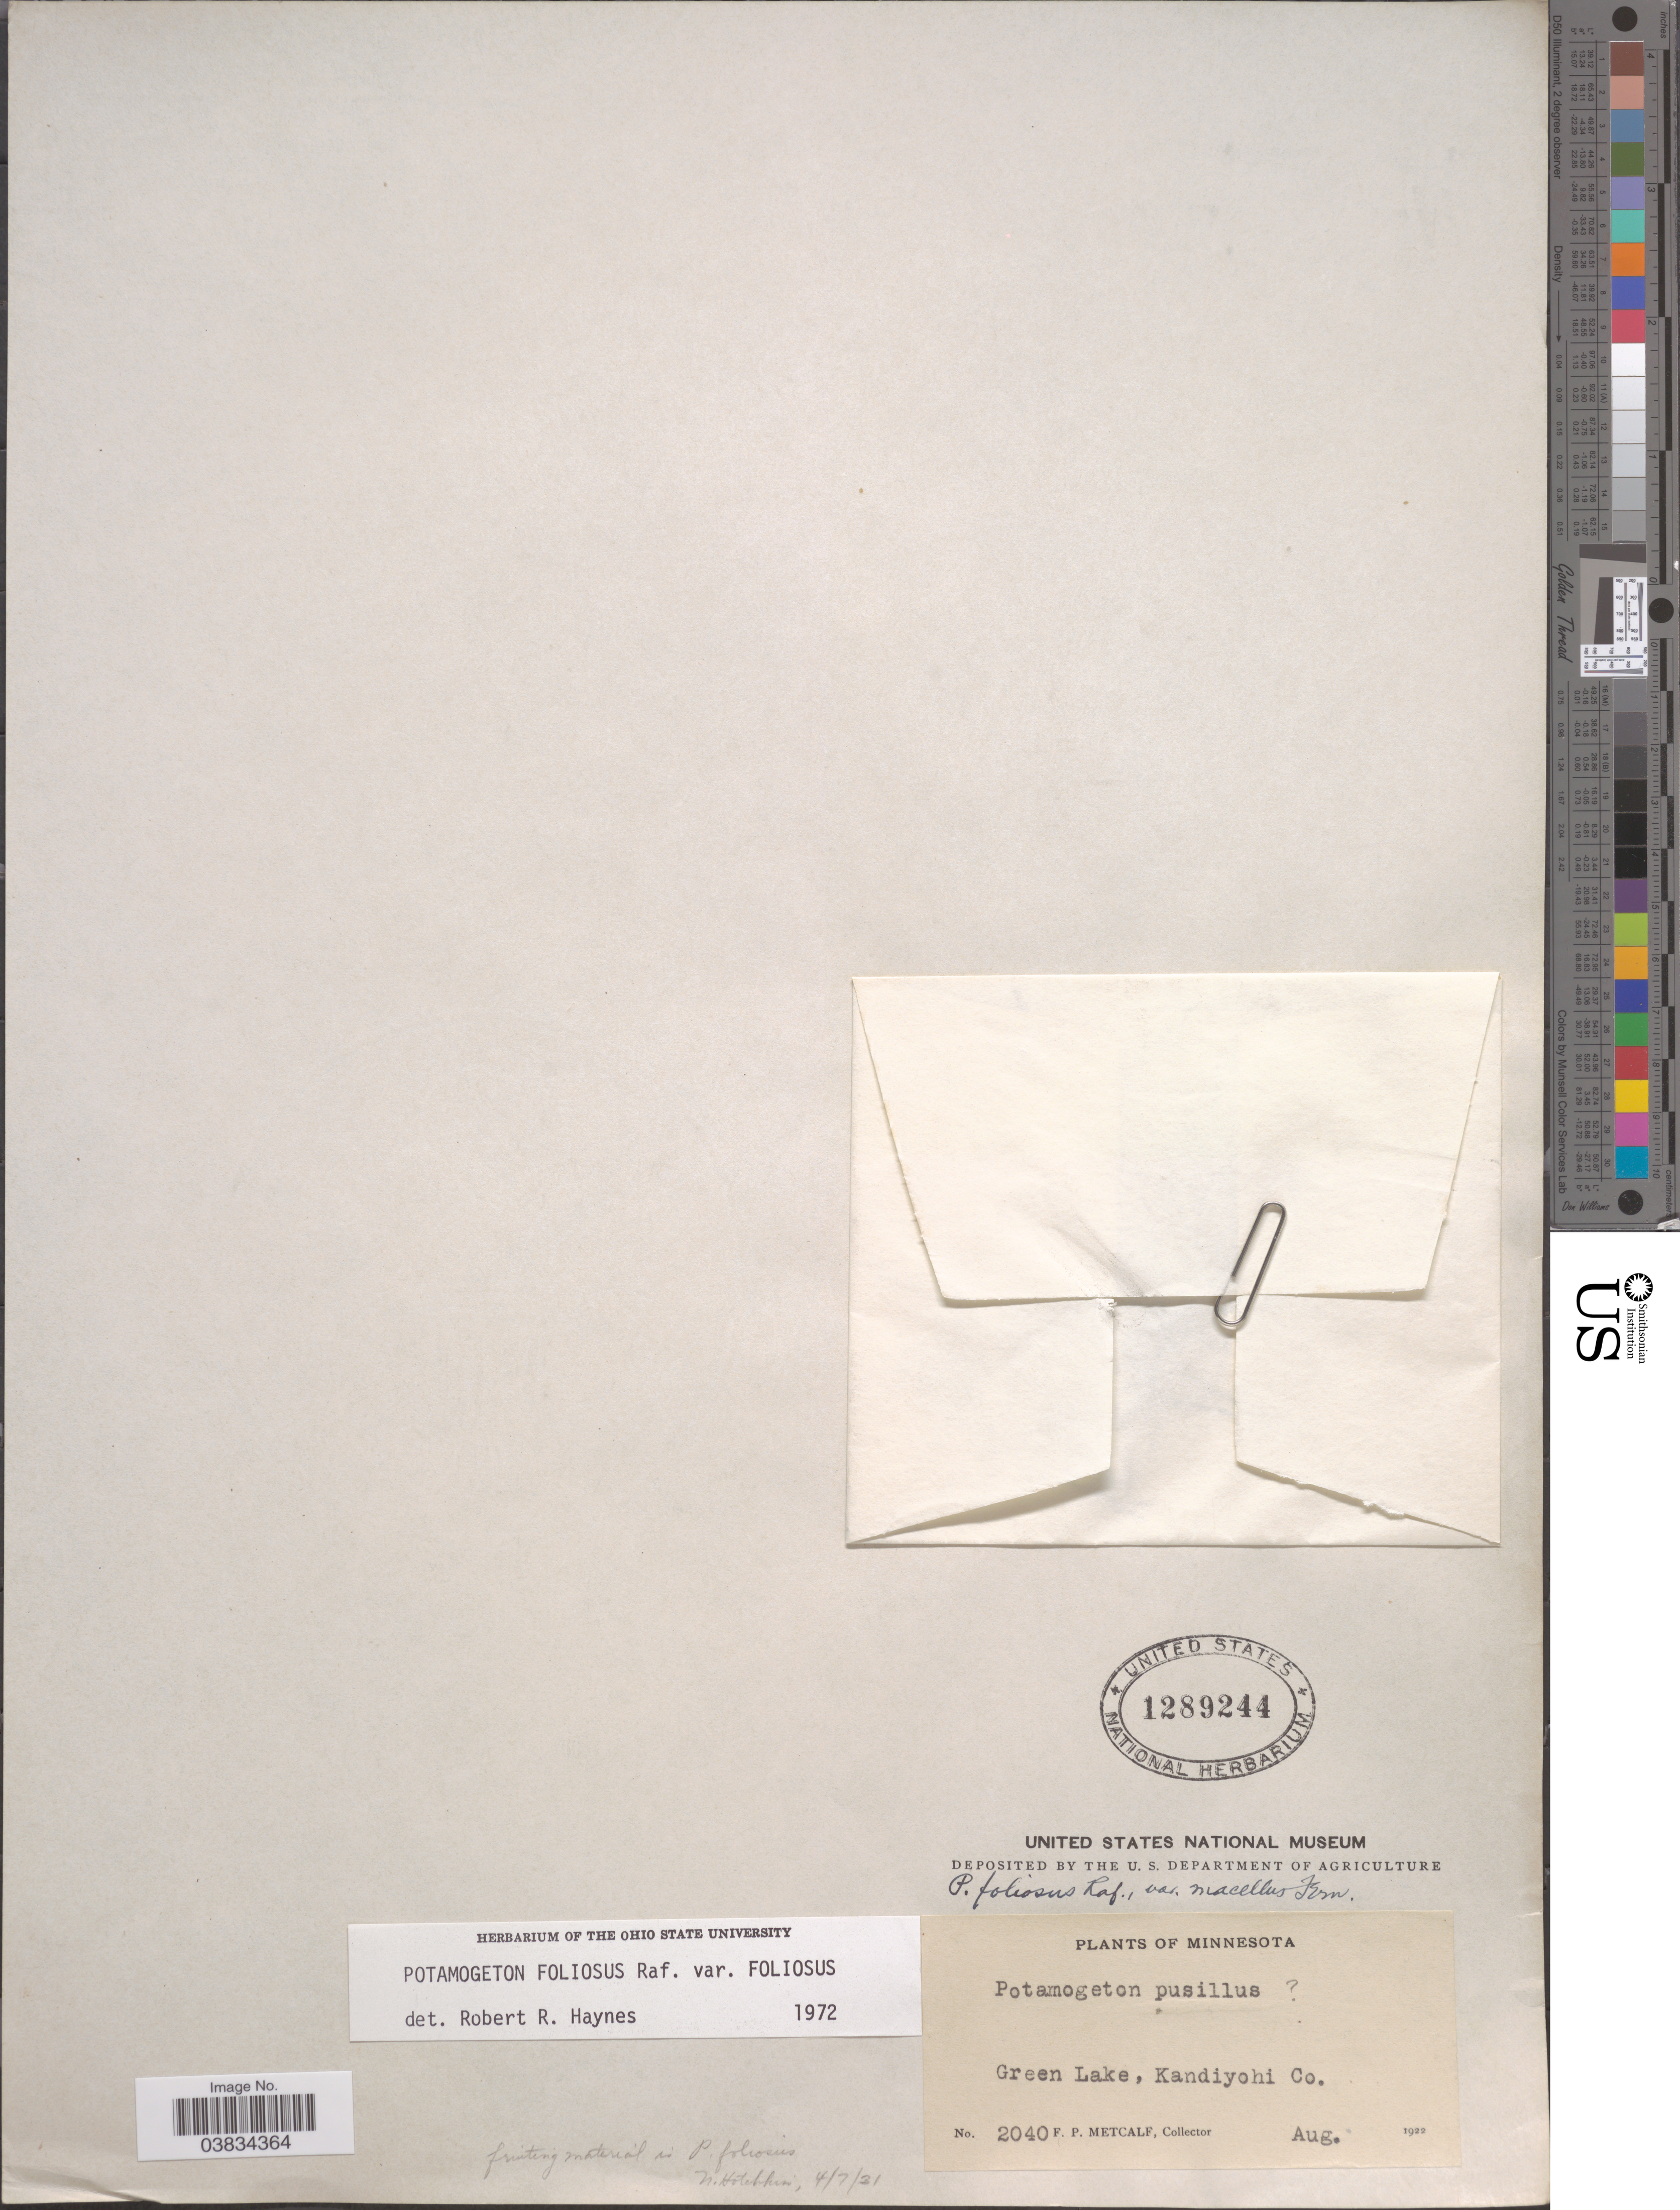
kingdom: Plantae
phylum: Tracheophyta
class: Liliopsida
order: Alismatales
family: Potamogetonaceae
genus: Potamogeton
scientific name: Potamogeton foliosus var. foliosus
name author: Raf.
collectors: F. Metcalf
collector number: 2040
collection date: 1922-08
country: United States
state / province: Minnesota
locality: Green Lake, Kandiyohi Co.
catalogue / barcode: US 1289244